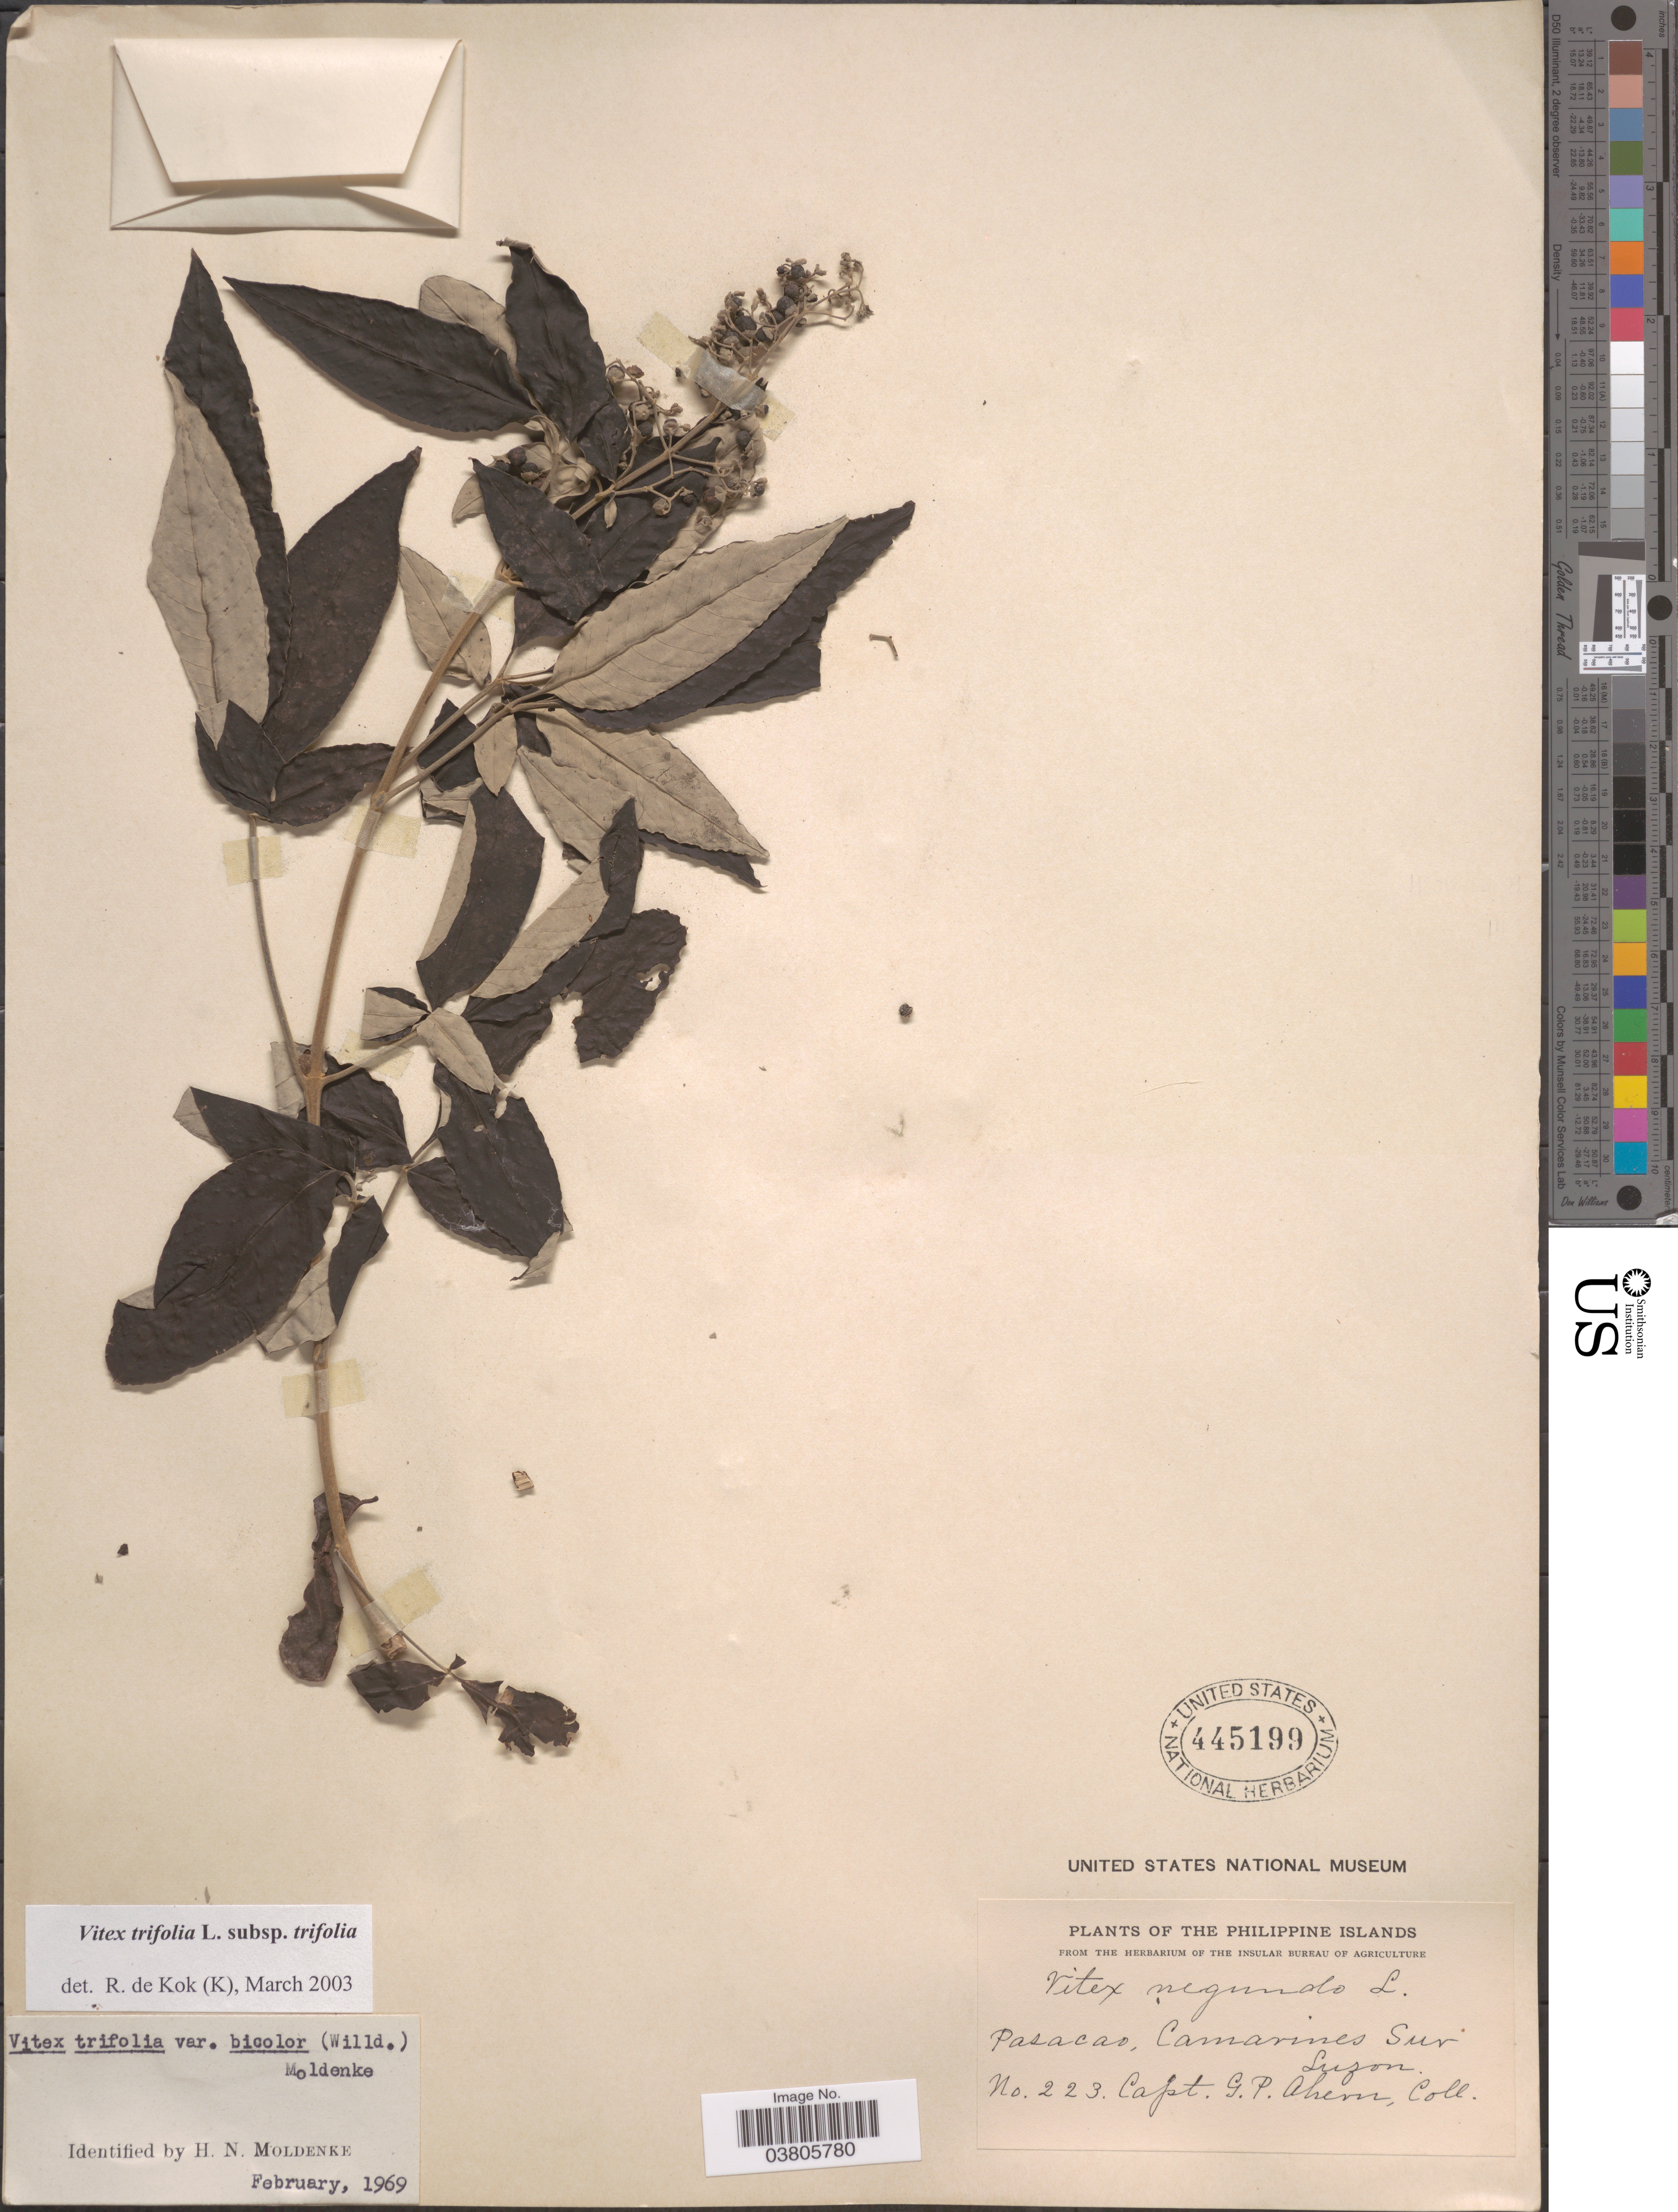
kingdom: Plantae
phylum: Tracheophyta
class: Magnoliopsida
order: Lamiales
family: Lamiaceae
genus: Vitex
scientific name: Vitex trifolia subsp. trifolia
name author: Vahl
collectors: G. Ahern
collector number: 223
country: Philippines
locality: Philippine Islands. Pasacao, Camarines Sur, Luzon.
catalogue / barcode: US 445199